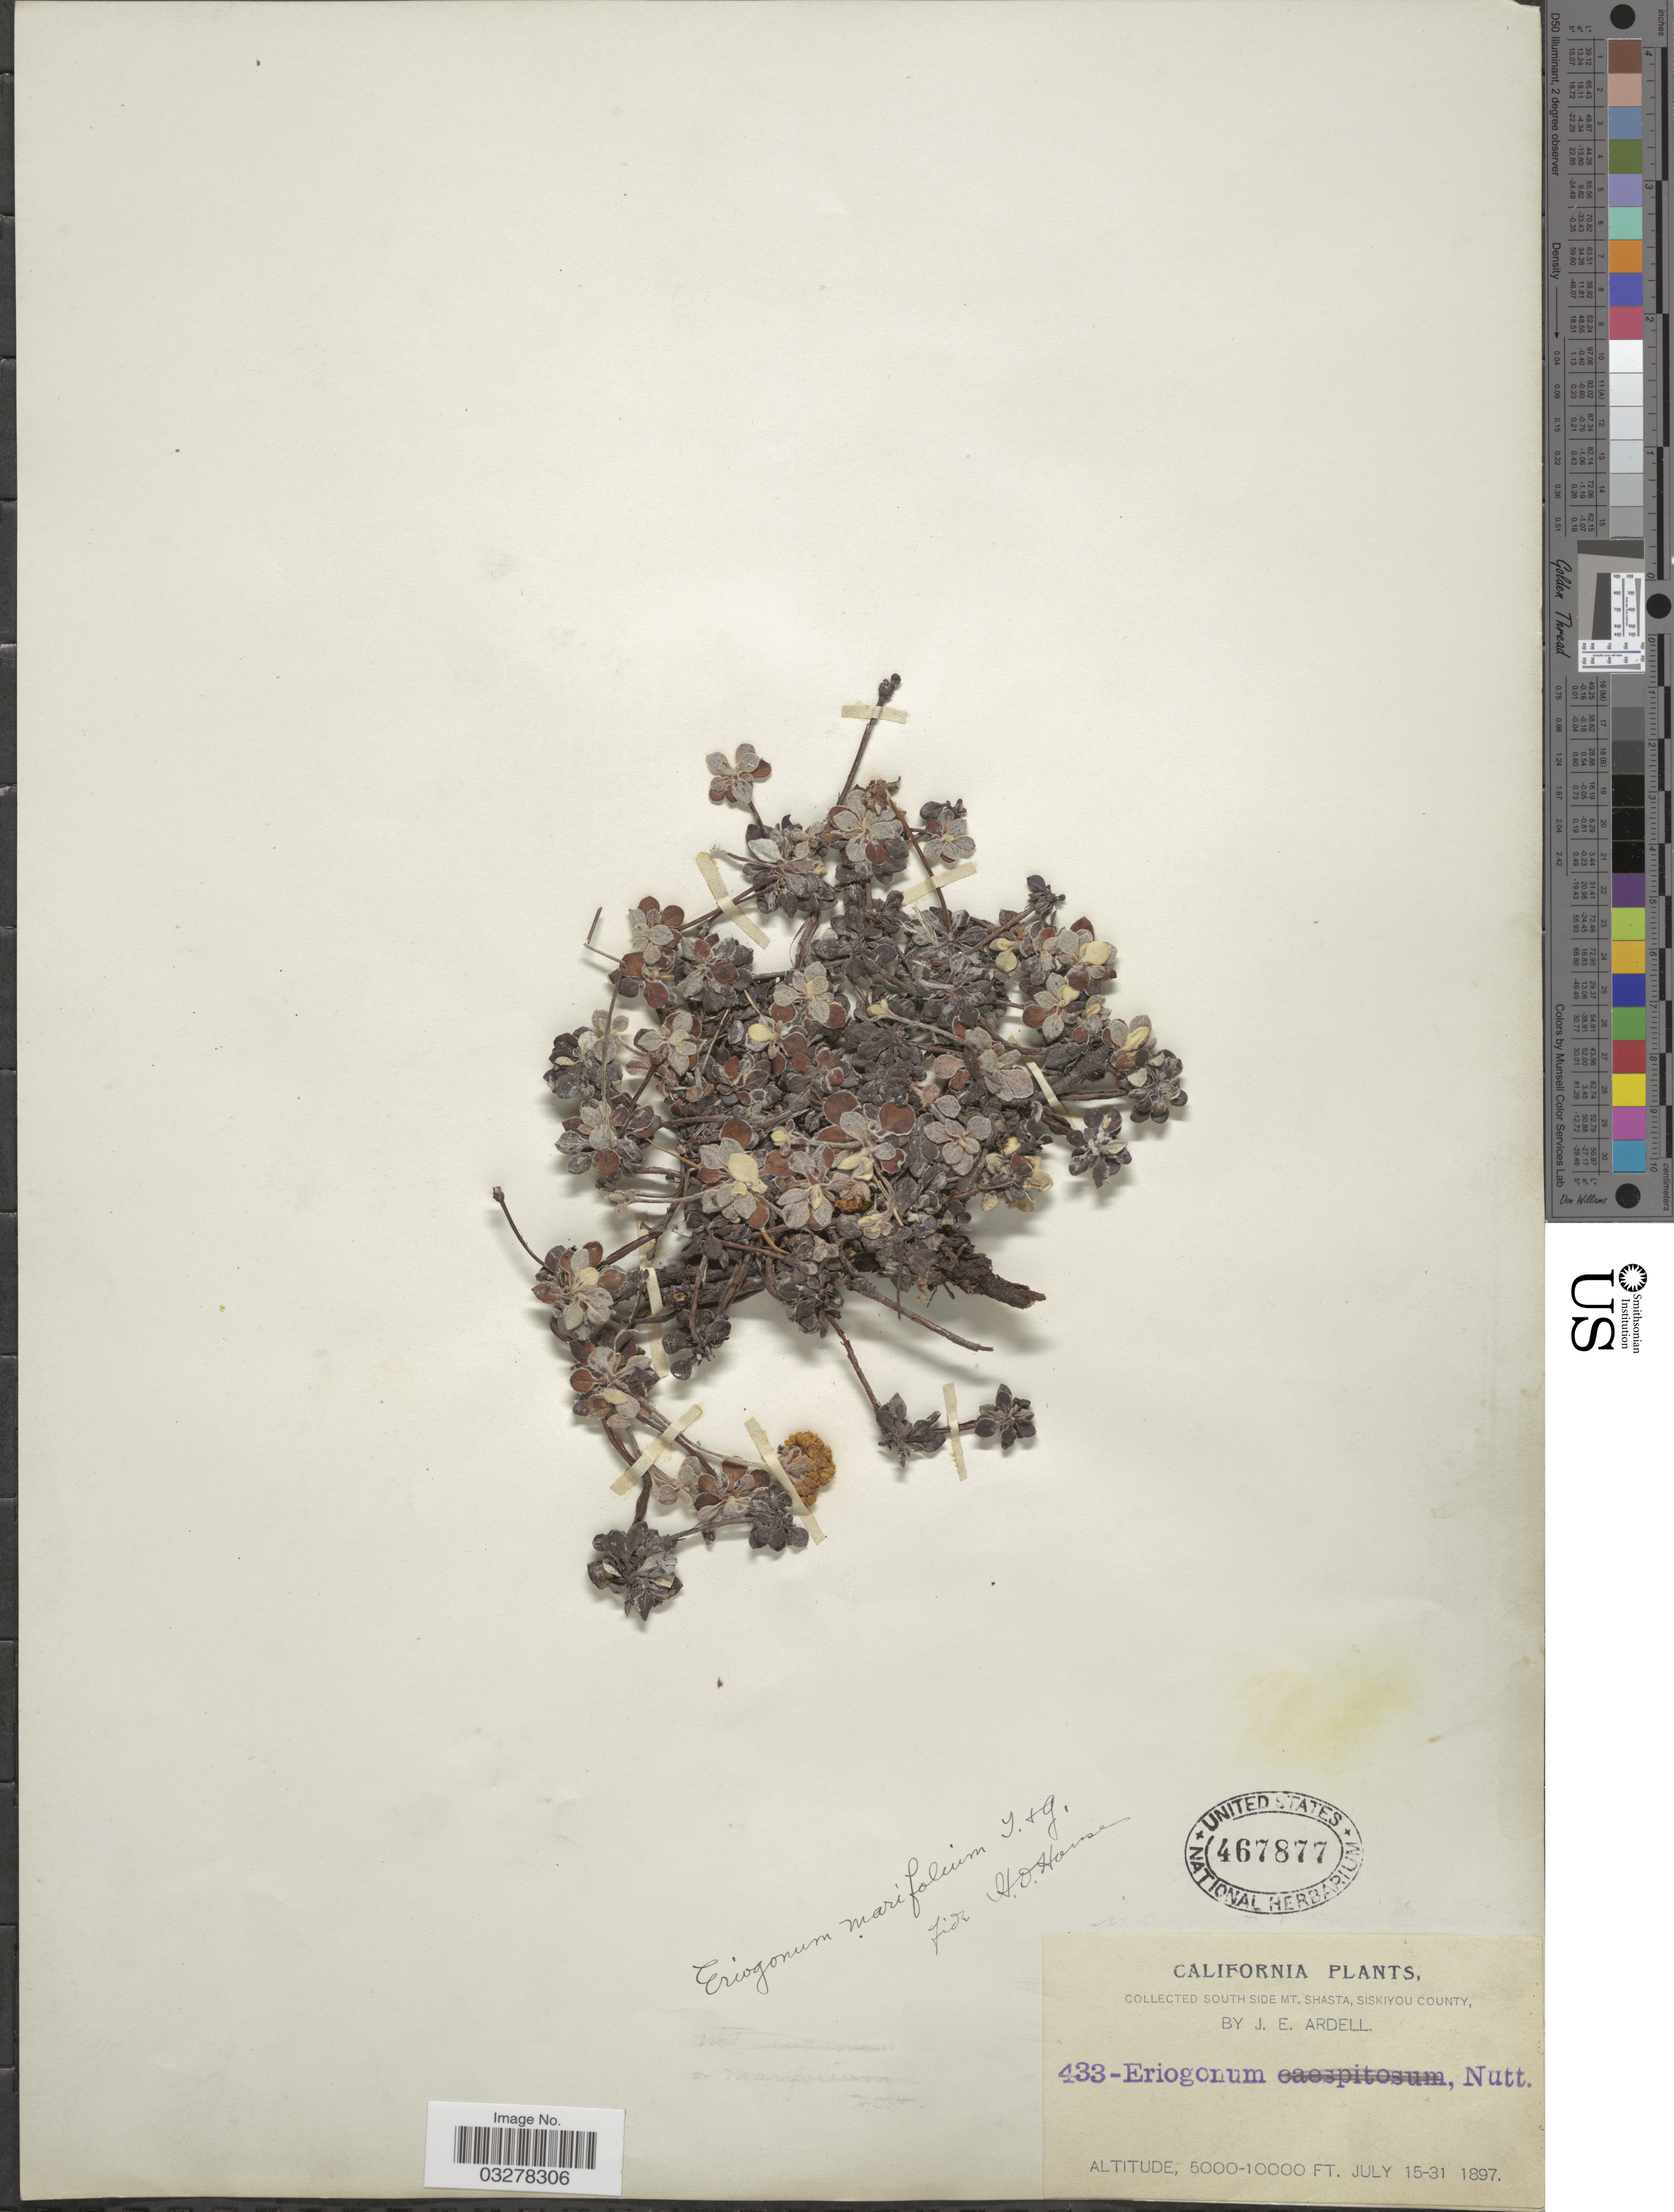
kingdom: Plantae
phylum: Tracheophyta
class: Magnoliopsida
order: Caryophyllales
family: Polygonaceae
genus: Eriogonum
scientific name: Eriogonum marifolium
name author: Torr. & A. Gray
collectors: J. Ardell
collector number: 433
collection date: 1897-07-15/1897-07-31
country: United States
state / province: California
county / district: Siskiyou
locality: South side Mt. Shasta, Siskiyou County.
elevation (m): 1524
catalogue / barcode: US 467877